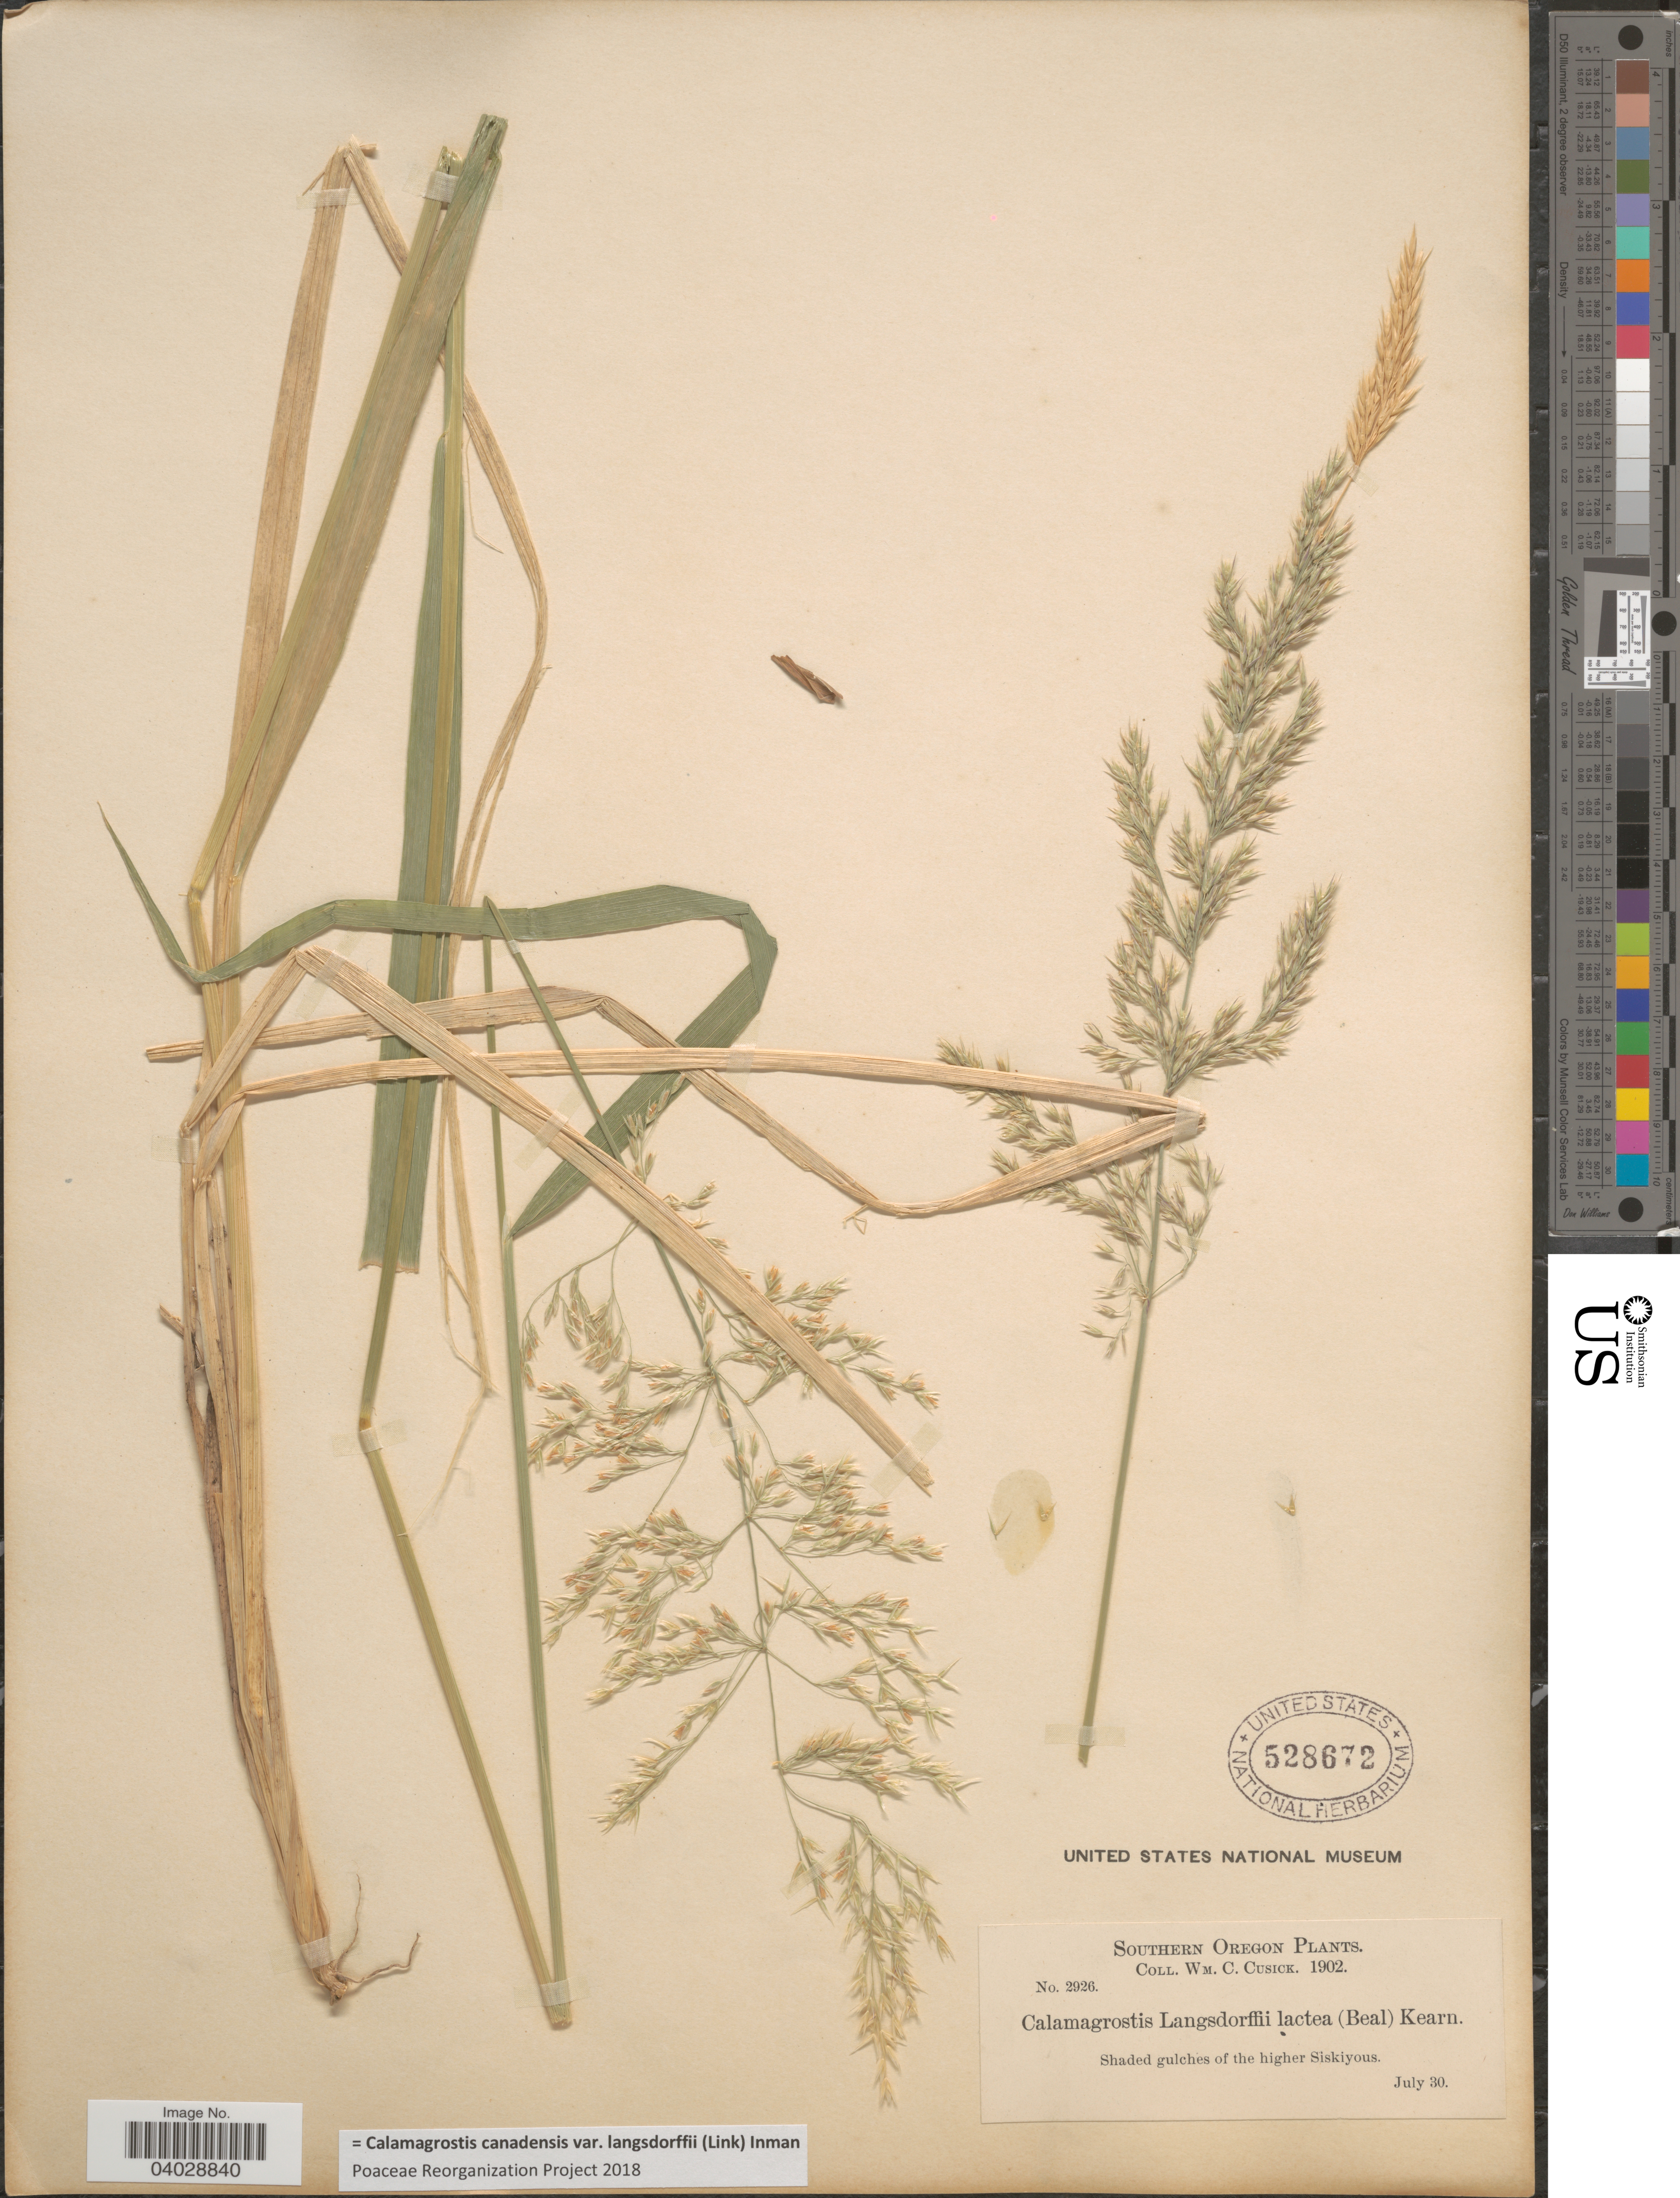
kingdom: Plantae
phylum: Tracheophyta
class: Liliopsida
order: Poales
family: Poaceae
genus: Calamagrostis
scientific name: Calamagrostis canadensis var. langsdorffii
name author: (Link) Inman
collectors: W. C. Cusick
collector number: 2926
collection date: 1902-07-30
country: United States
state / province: Oregon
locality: Southern Oregon. Shaded gulches of the higher Siskiyous.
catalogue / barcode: US 528672